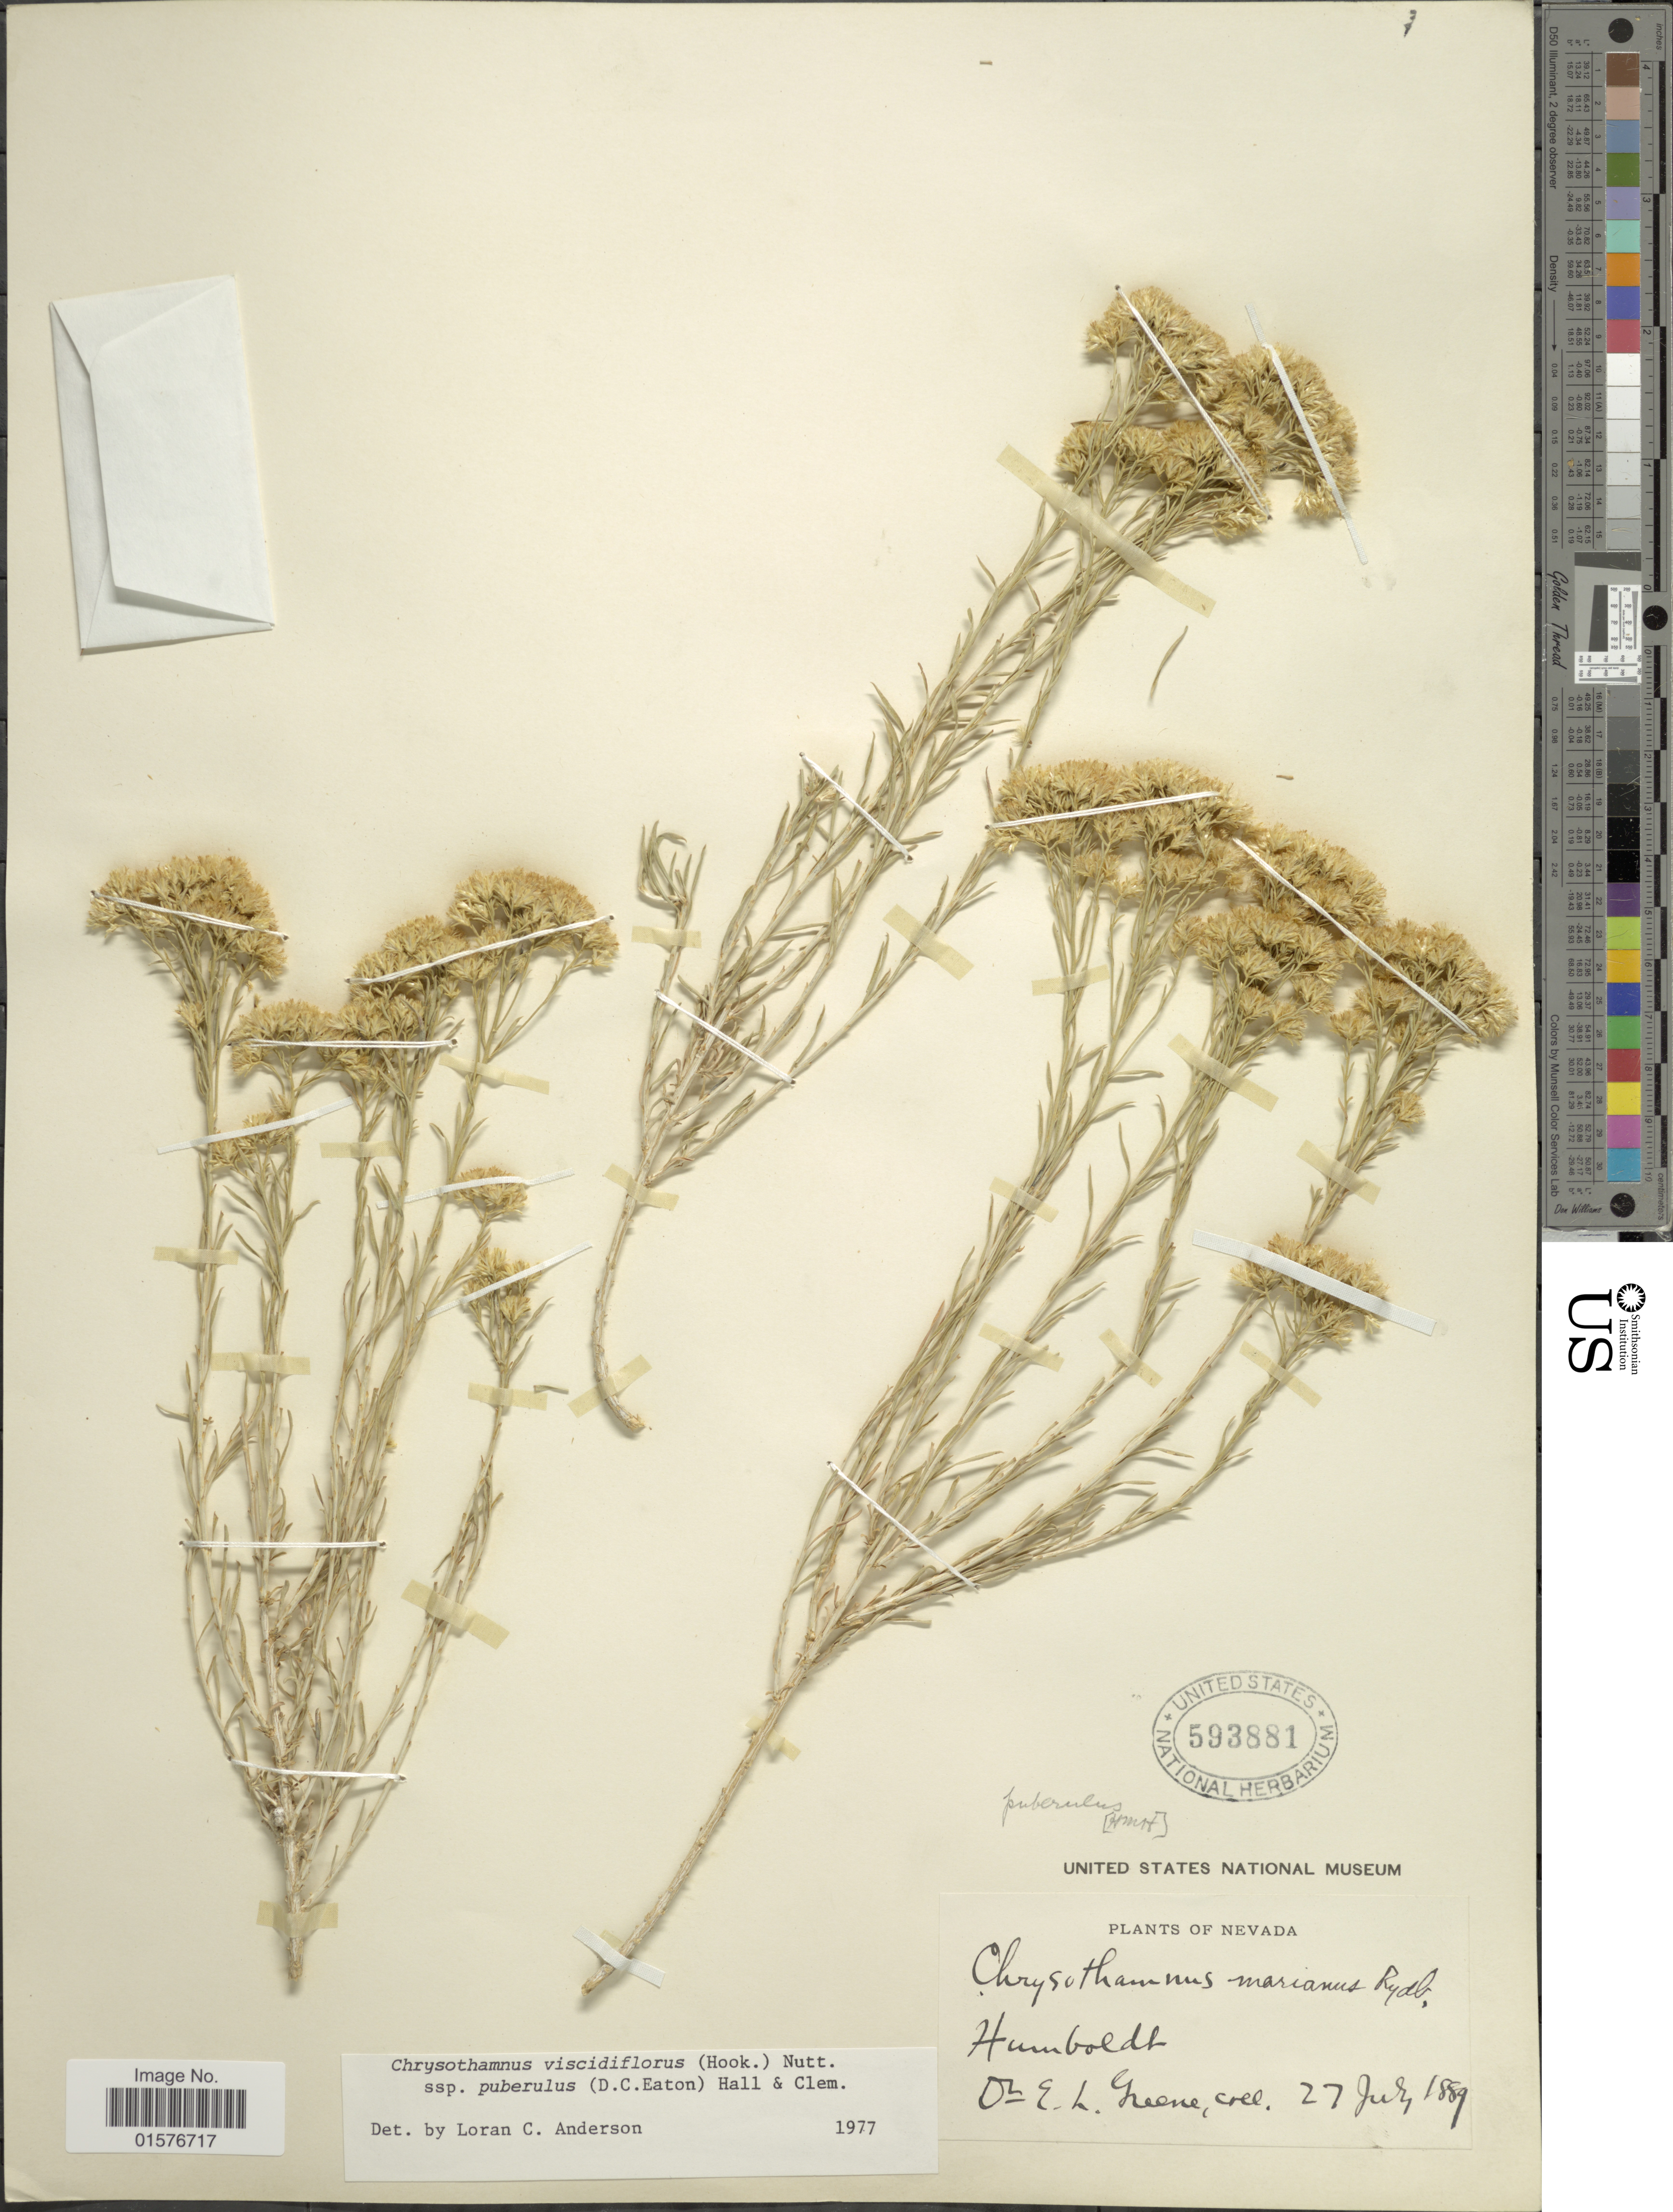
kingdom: Plantae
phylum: Tracheophyta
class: Magnoliopsida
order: Asterales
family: Asteraceae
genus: Chrysothamnus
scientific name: Chrysothamnus viscidiflorus subsp. puberulus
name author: (D.C. Eaton) H.M. Hall & Clem.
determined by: Urbatsch, Lowell E., Curator (LSU), Louisiana State University (UNITED STATES)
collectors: E. L. Greene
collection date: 1889-07-27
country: United States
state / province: Nevada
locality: Humboldt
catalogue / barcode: US 593881